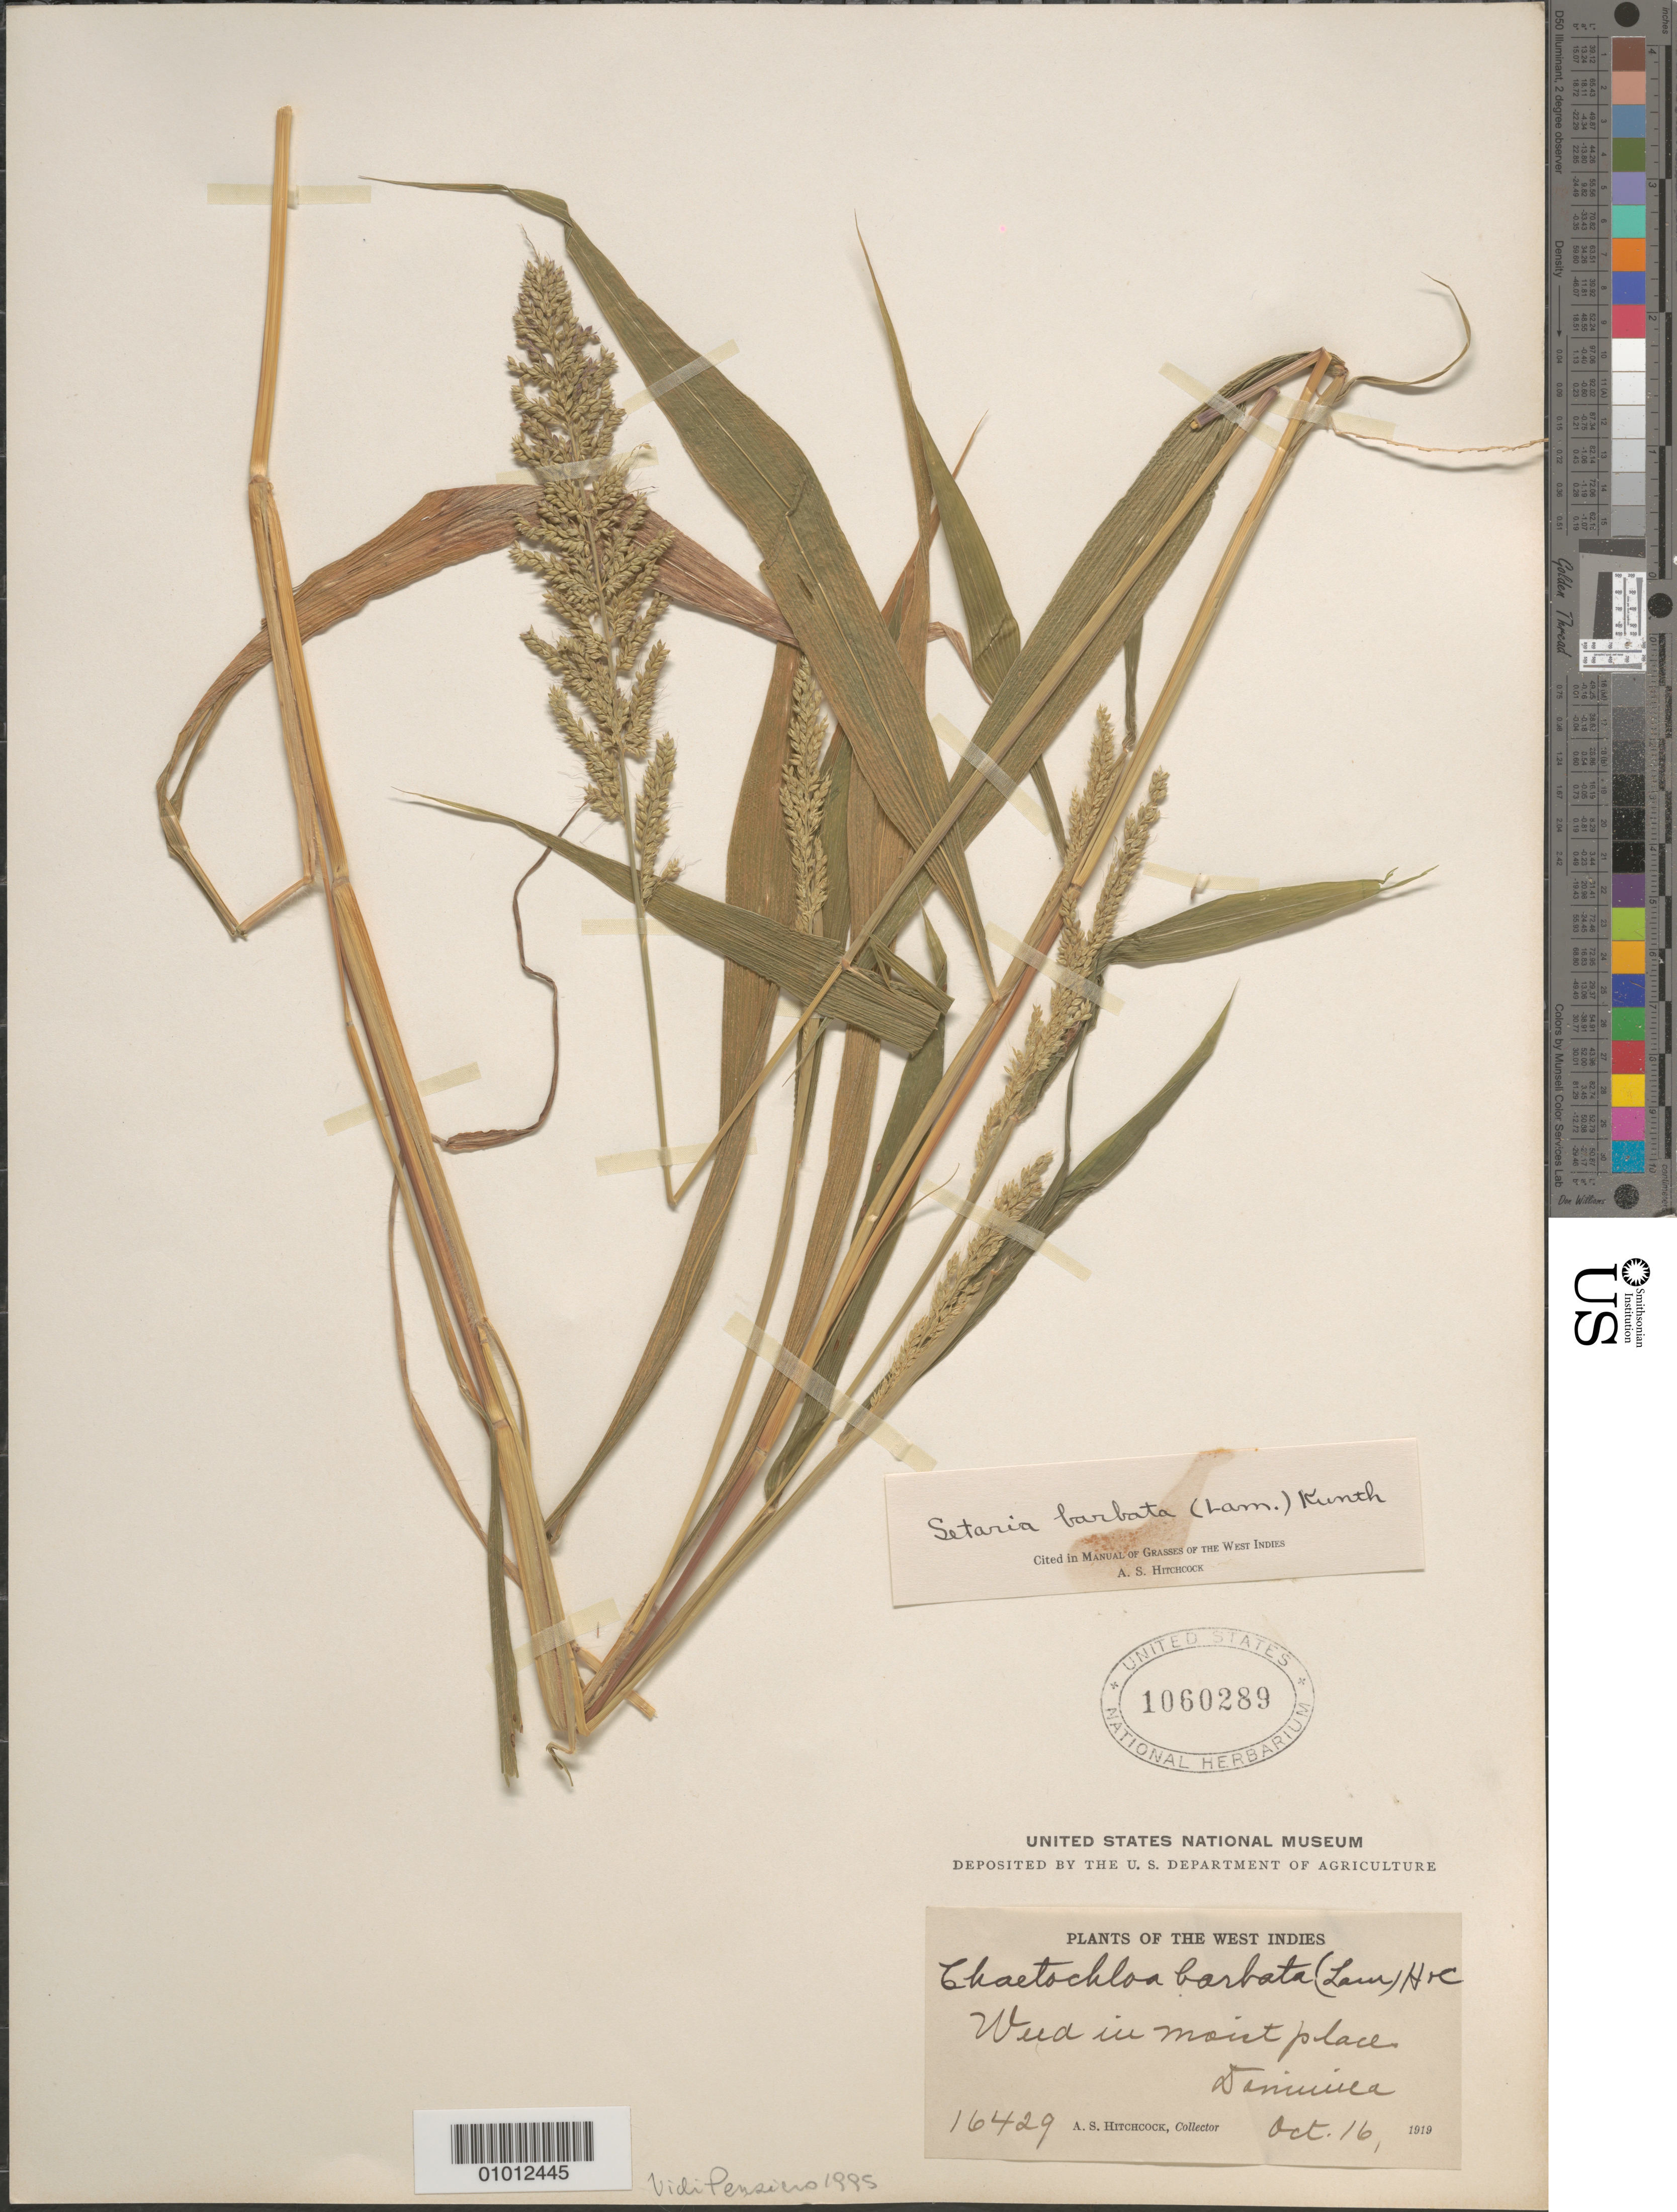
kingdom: Plantae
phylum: Tracheophyta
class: Liliopsida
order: Poales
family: Poaceae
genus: Setaria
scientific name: Setaria barbata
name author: (Lam.) Kunth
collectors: A. S. Hitchcock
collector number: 16429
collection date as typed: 16 Oct 1919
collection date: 1919-10-16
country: Dominica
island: Dominica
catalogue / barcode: US 1060289